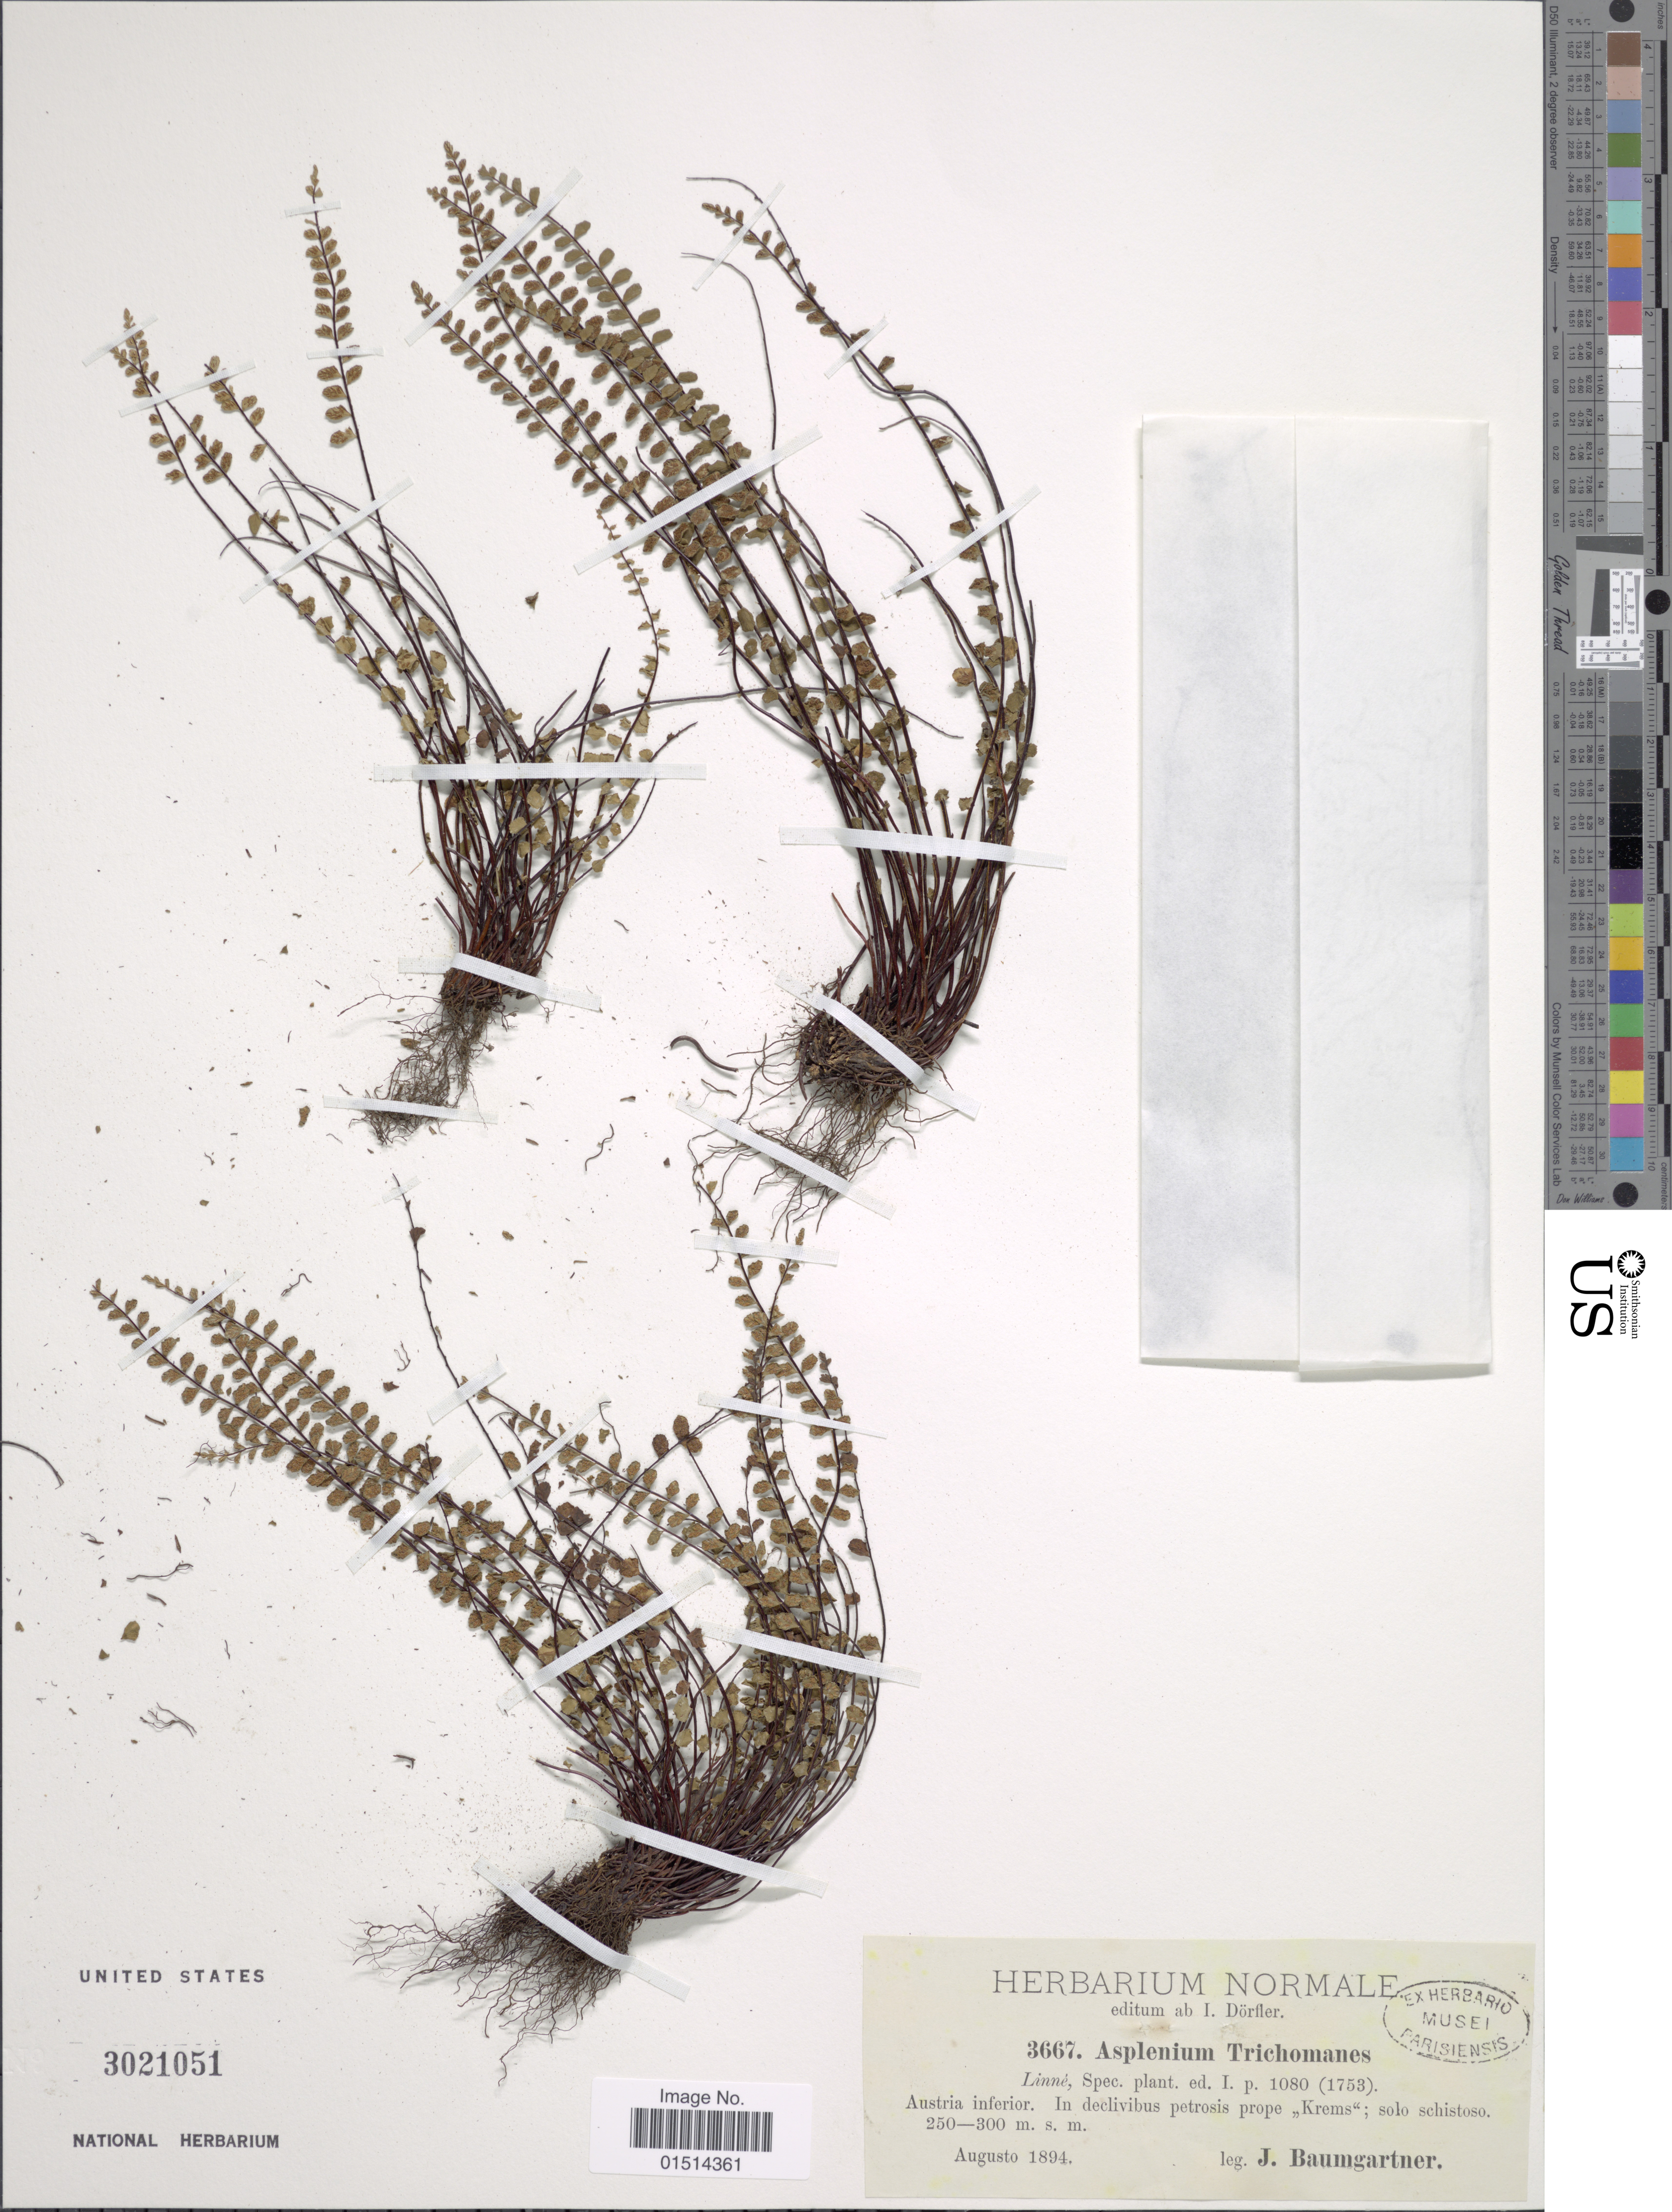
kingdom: Plantae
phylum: Tracheophyta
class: Polypodiopsida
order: Polypodiales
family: Aspleniaceae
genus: Asplenium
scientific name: Asplenium trichomanes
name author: L.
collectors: J. Baumgartner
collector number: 3667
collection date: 1894-08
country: Austria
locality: Austria inferior, in declivibus petrosis prope "Krems"; solo schistoso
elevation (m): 250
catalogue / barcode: US 3021051